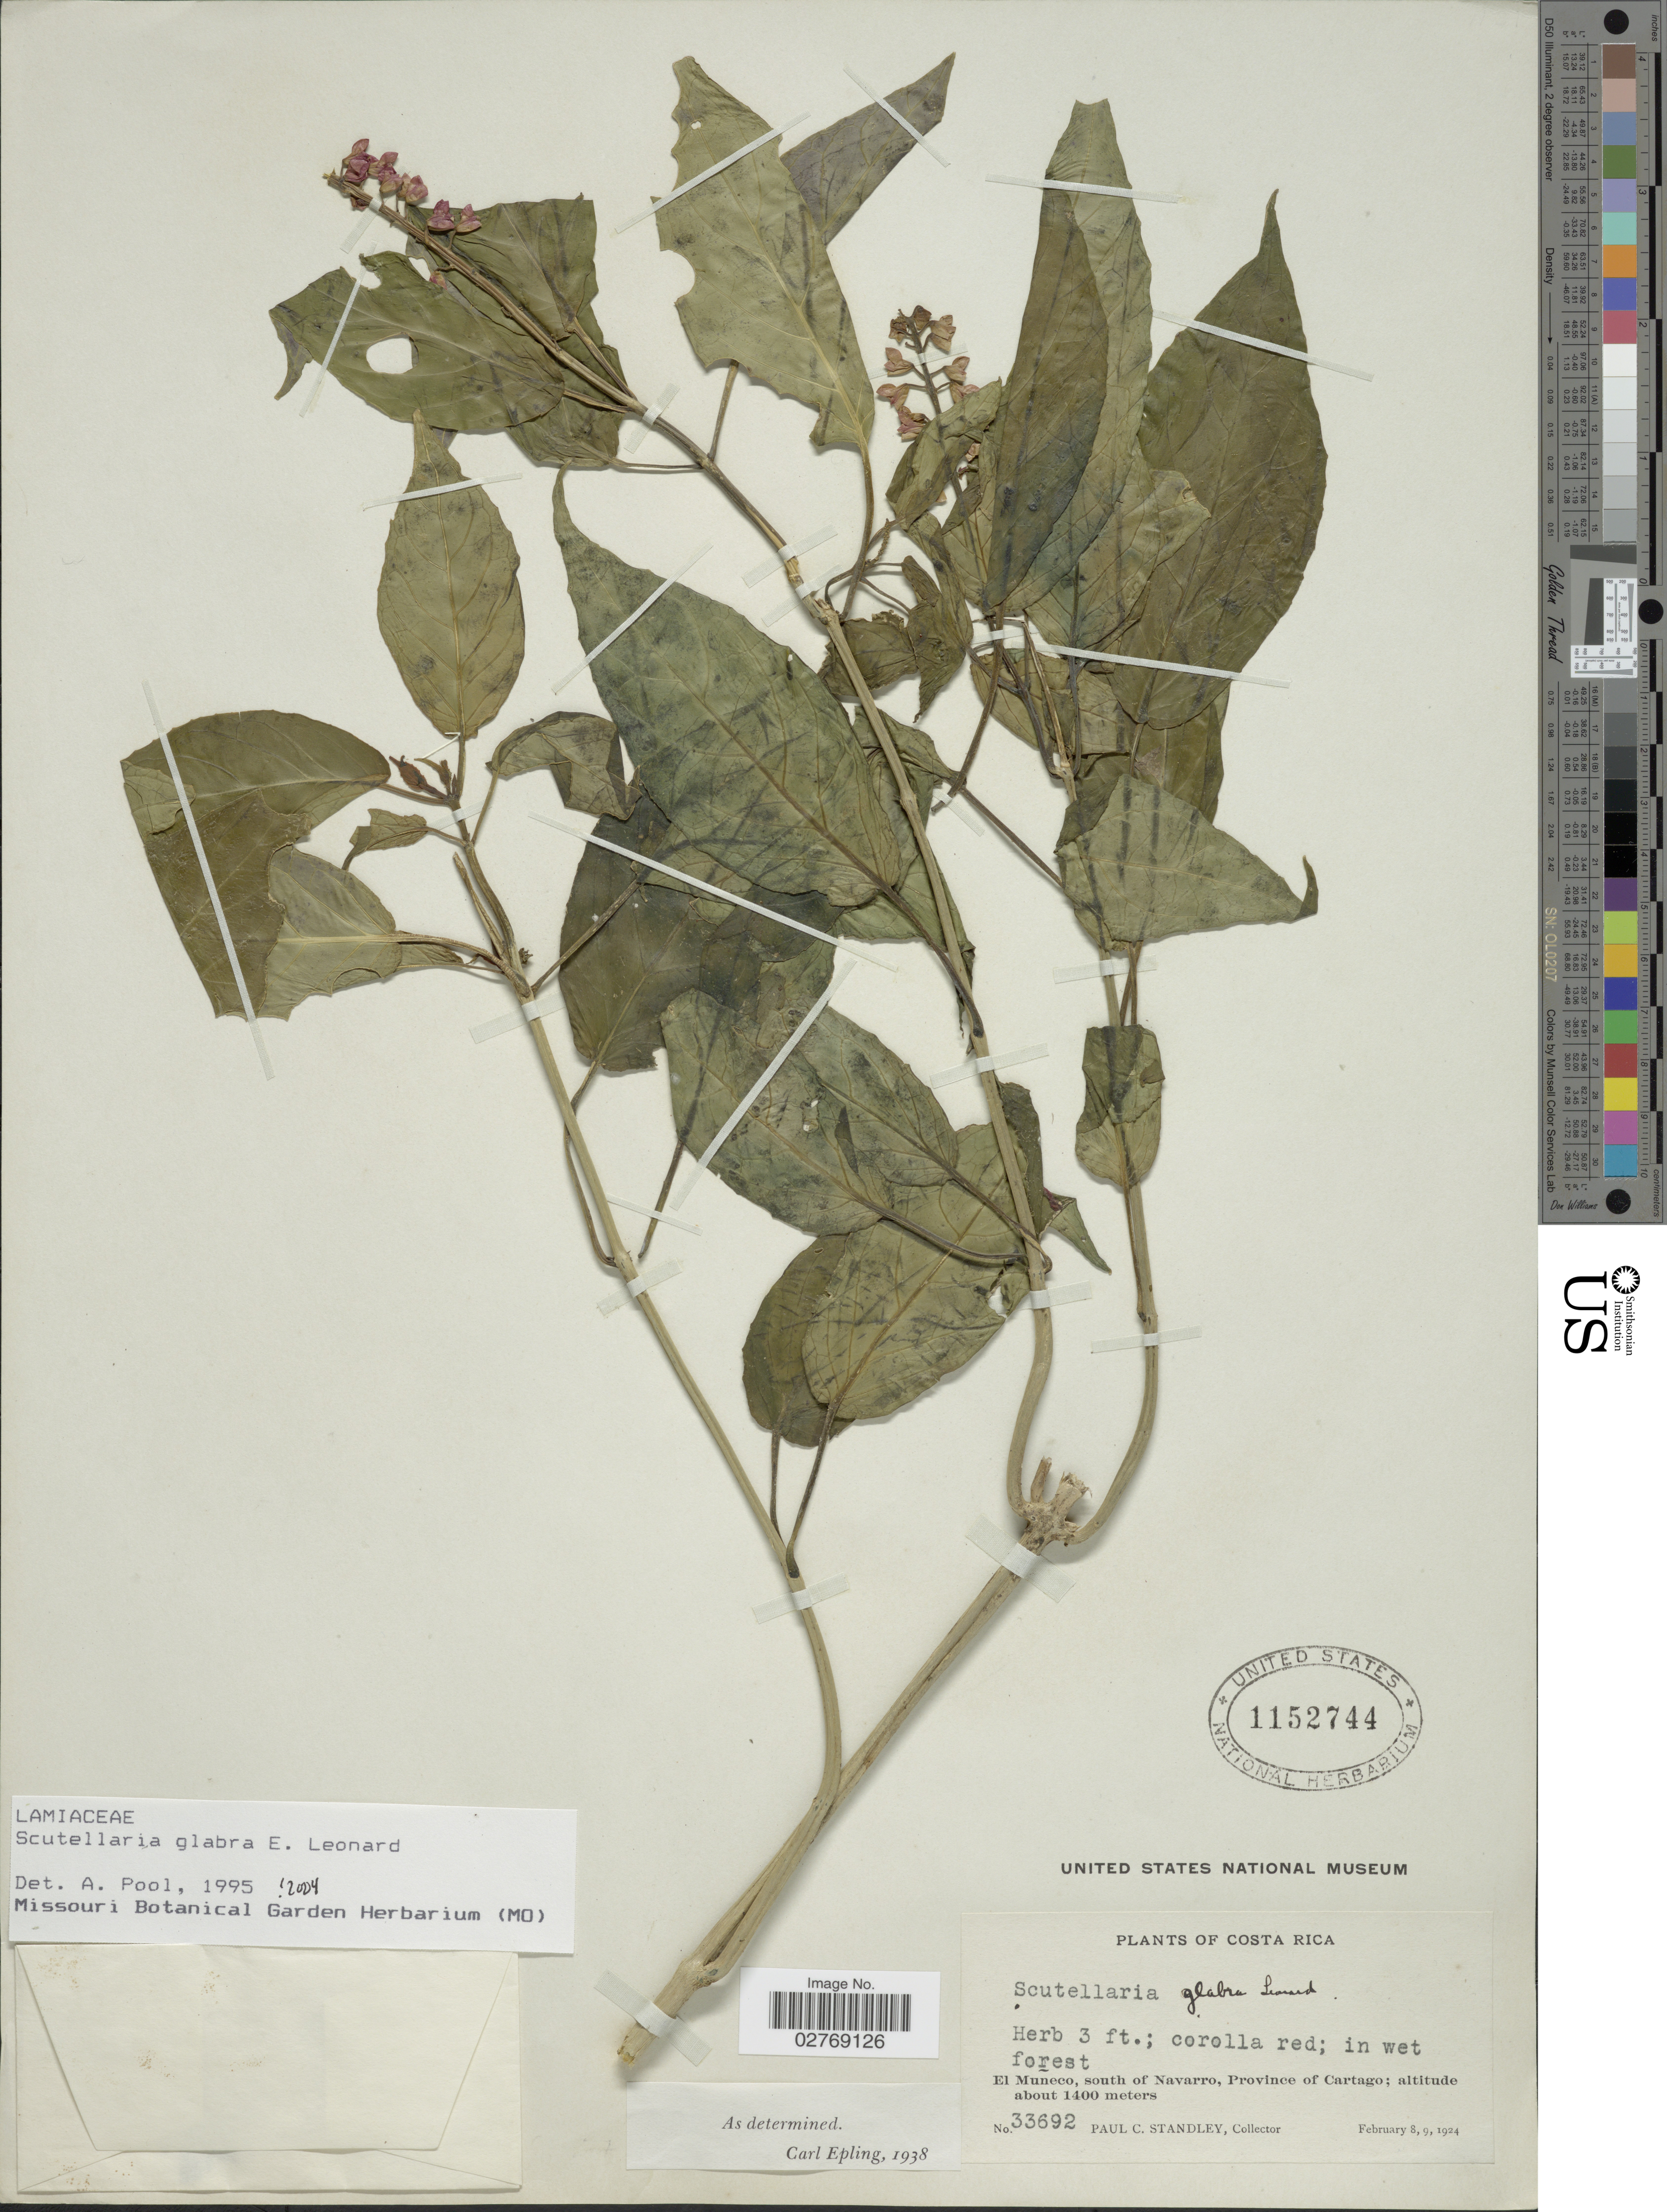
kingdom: Plantae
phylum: Tracheophyta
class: Magnoliopsida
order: Lamiales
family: Lamiaceae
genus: Scutellaria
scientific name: Scutellaria glabra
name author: Leonard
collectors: P. C. Standley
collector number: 33692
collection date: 1924-02-08/1924-02-09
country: Costa Rica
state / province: Cartago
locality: El Muneco, south of Navarro.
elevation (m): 1400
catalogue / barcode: US 1152744